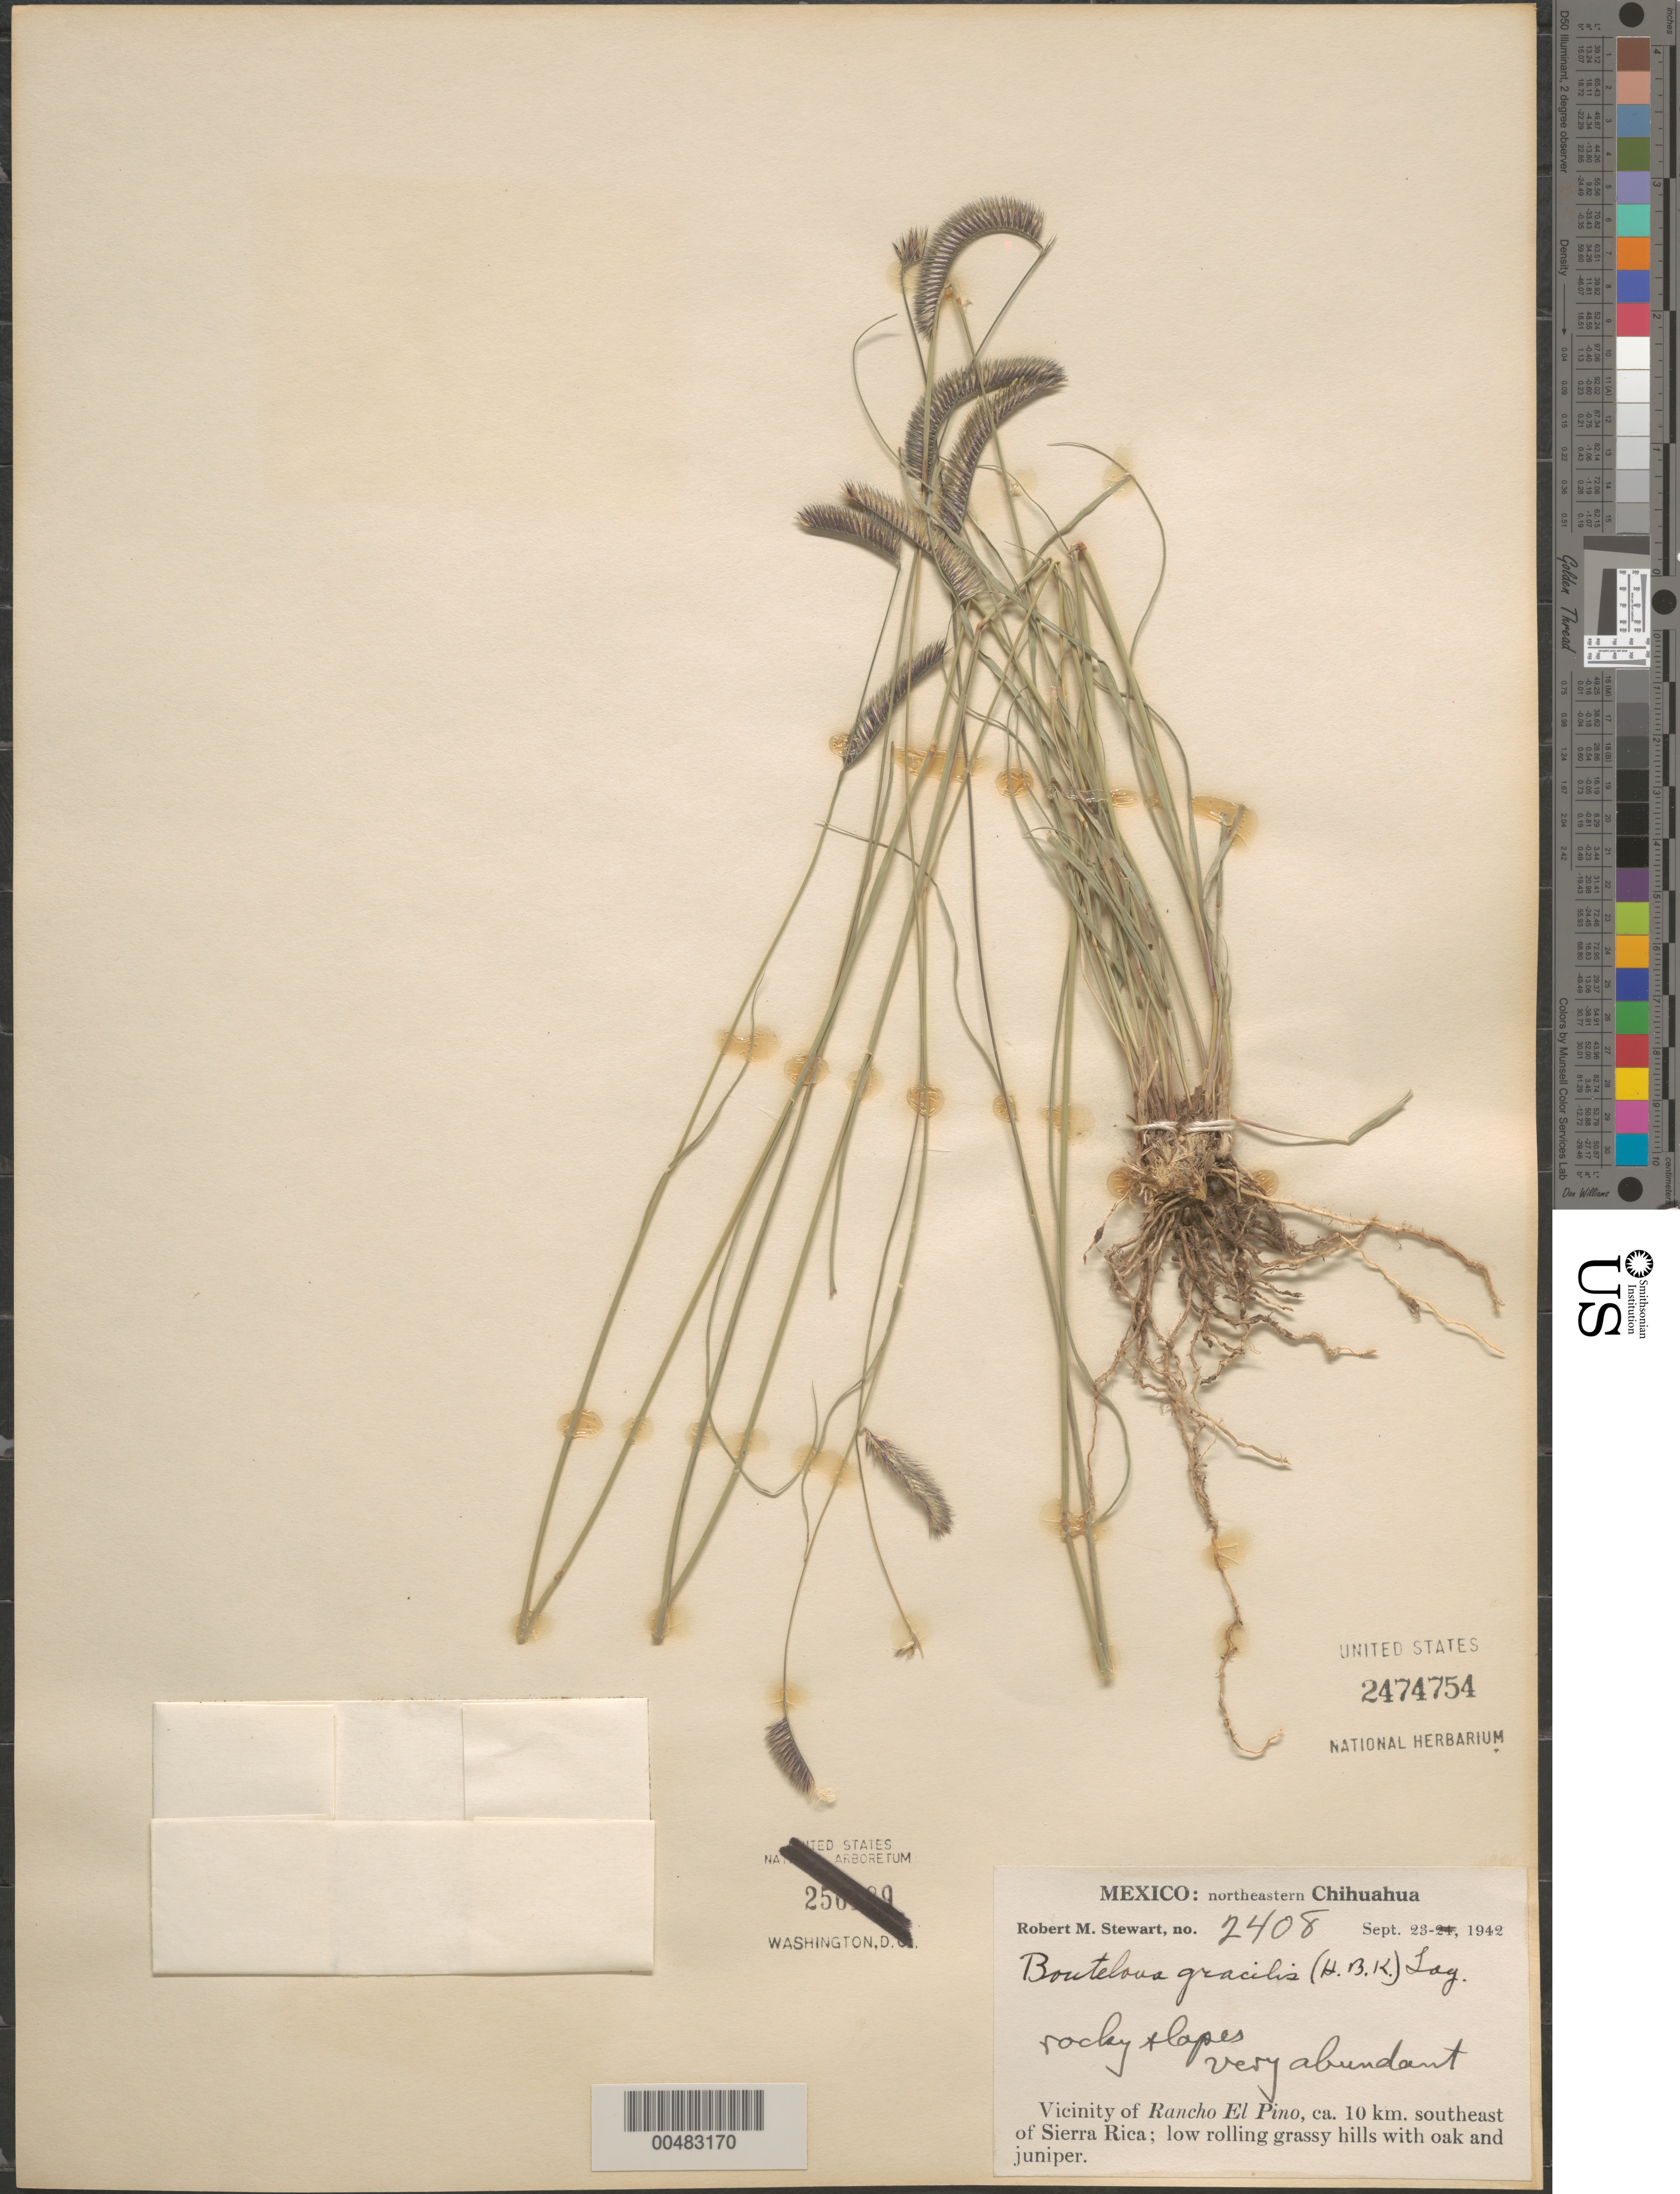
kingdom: Plantae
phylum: Tracheophyta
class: Liliopsida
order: Poales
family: Poaceae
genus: Bouteloua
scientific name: Bouteloua gracilis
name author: (Kunth) Lag. ex Griffiths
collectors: R. M. Stewart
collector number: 2408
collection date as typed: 23 Sep 1942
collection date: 1942-09-23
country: Mexico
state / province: Chihuahua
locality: NE Chihuahua, vicinity of Rancho El Pino, ca 10 km SE of Sierra Rica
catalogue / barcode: US 2474754